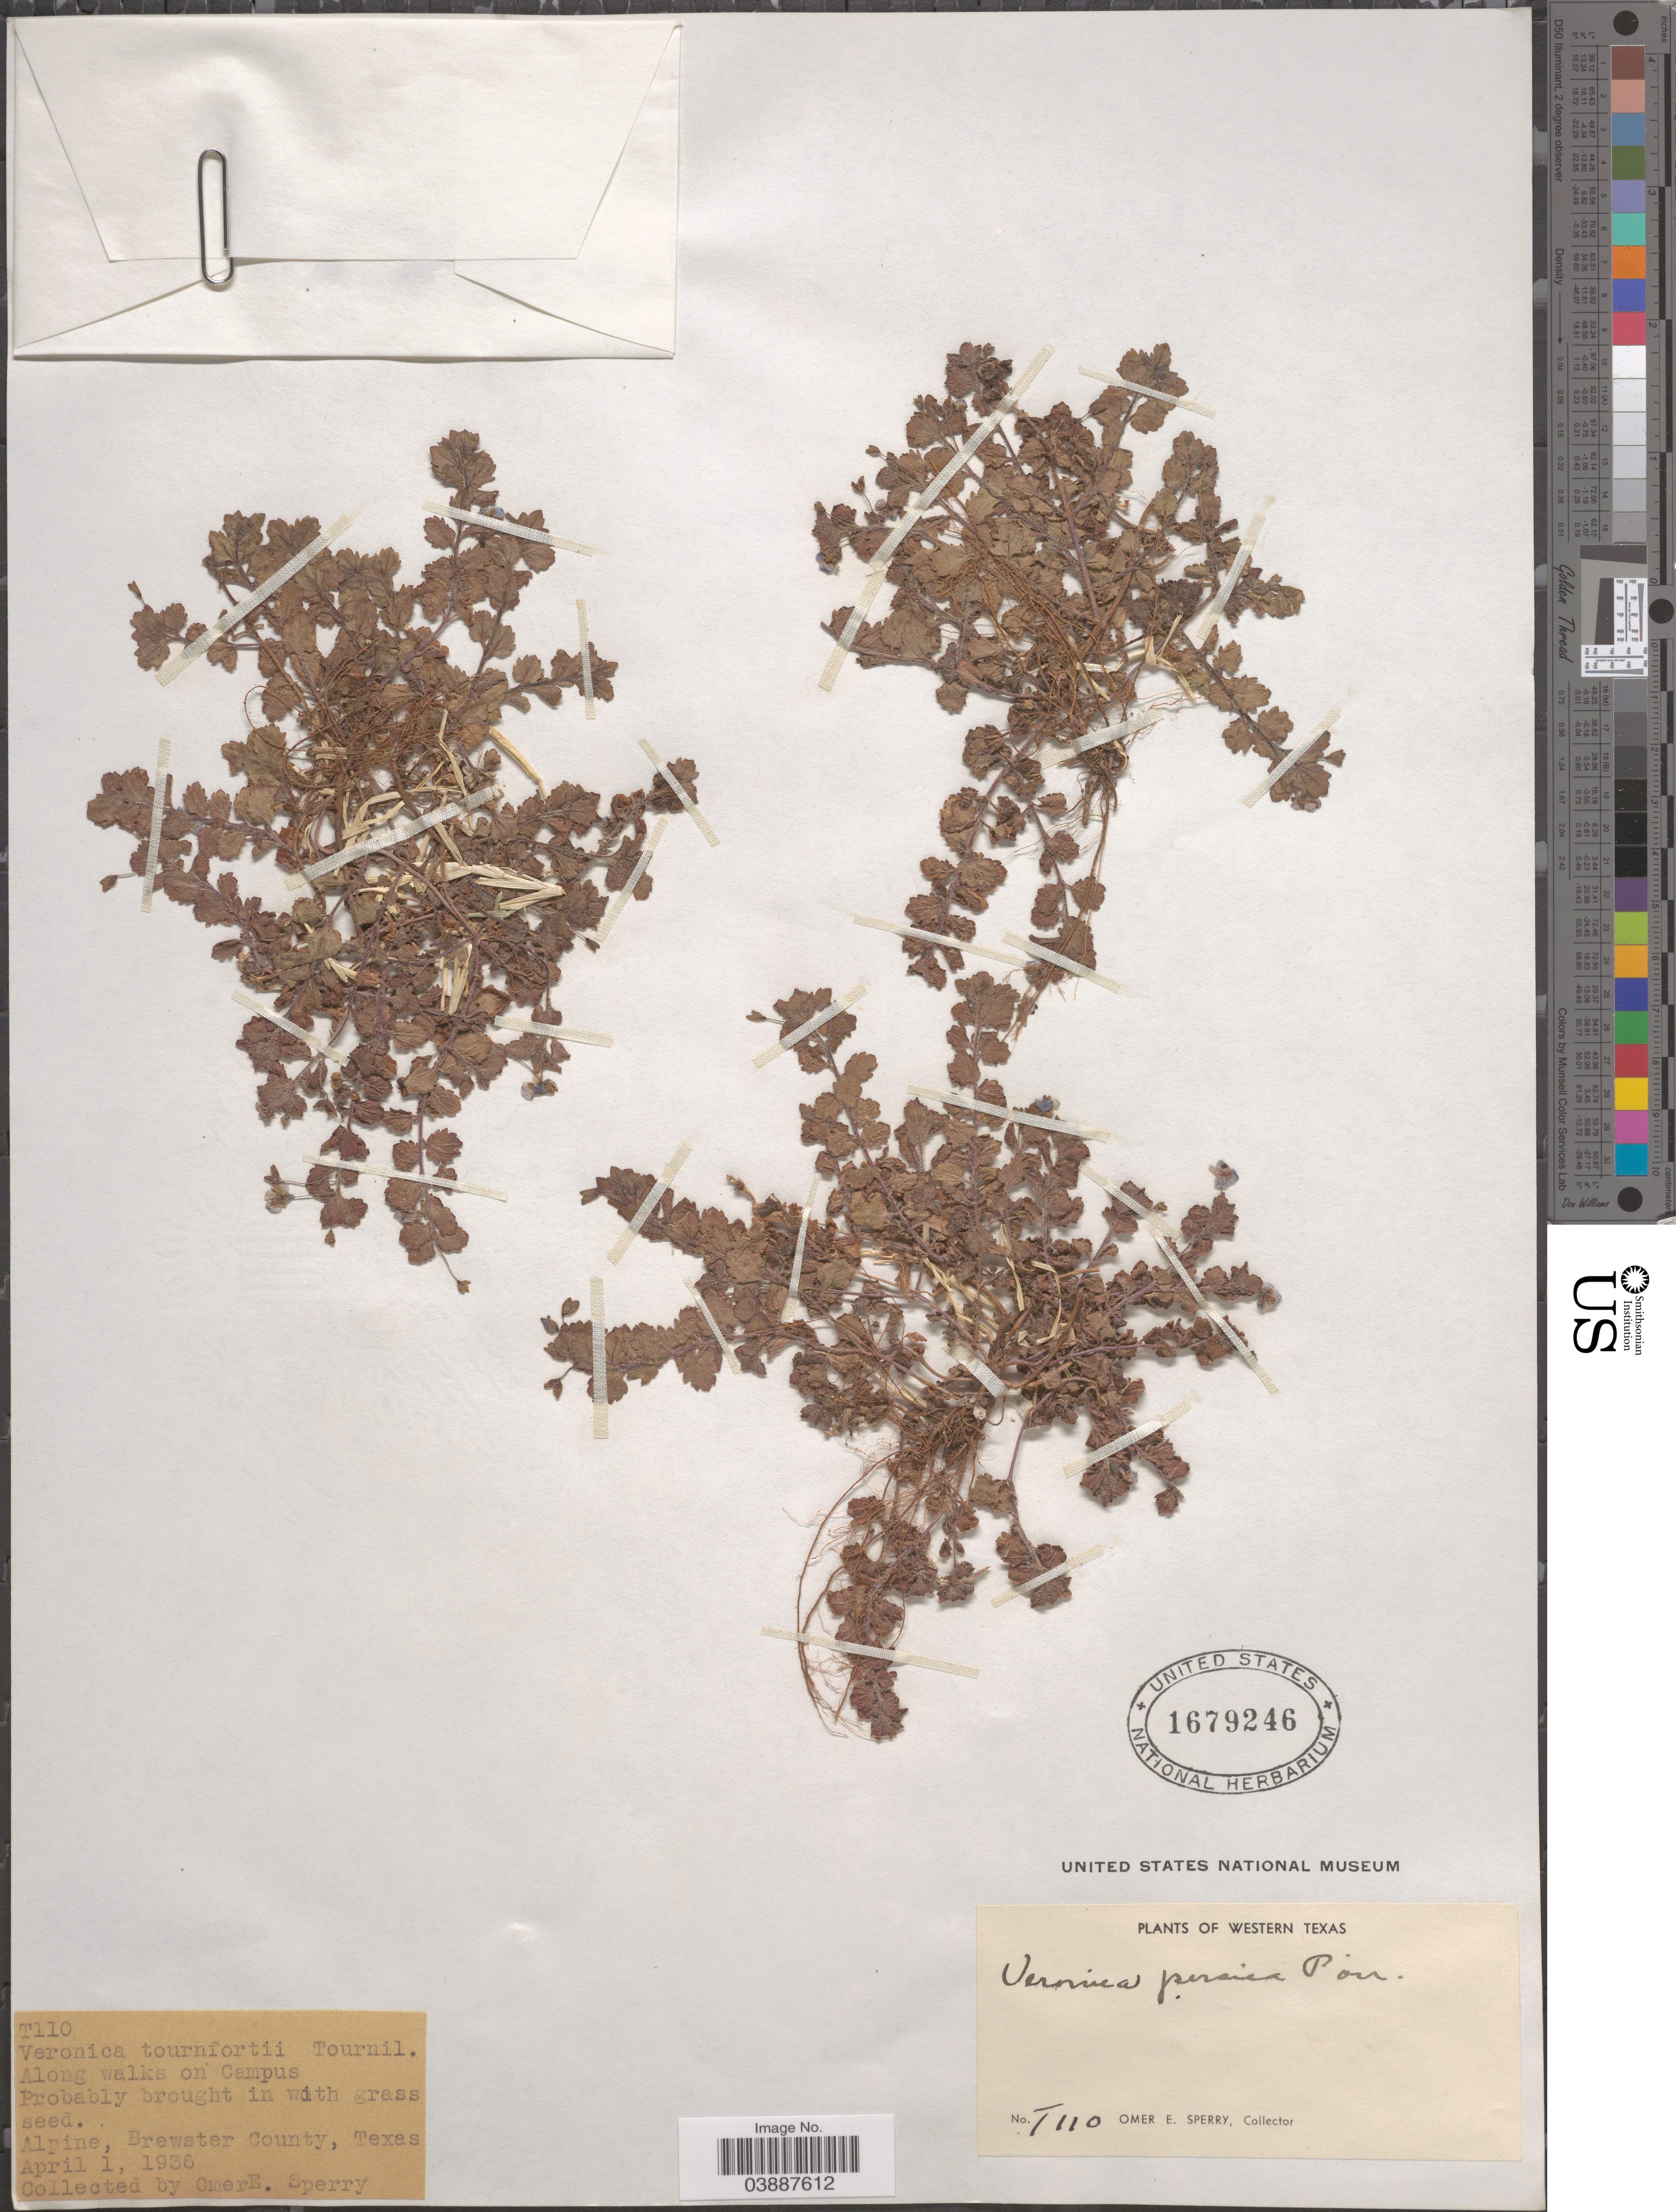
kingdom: Plantae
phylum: Tracheophyta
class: Magnoliopsida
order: Lamiales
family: Plantaginaceae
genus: Veronica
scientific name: Veronica persica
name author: Poir.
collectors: O. E. Sperry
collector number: T110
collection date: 1936-04-01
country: United States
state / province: Texas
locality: Along walks on Campus. Western Texas. Alpine, Brewster County.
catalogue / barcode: US 1679246